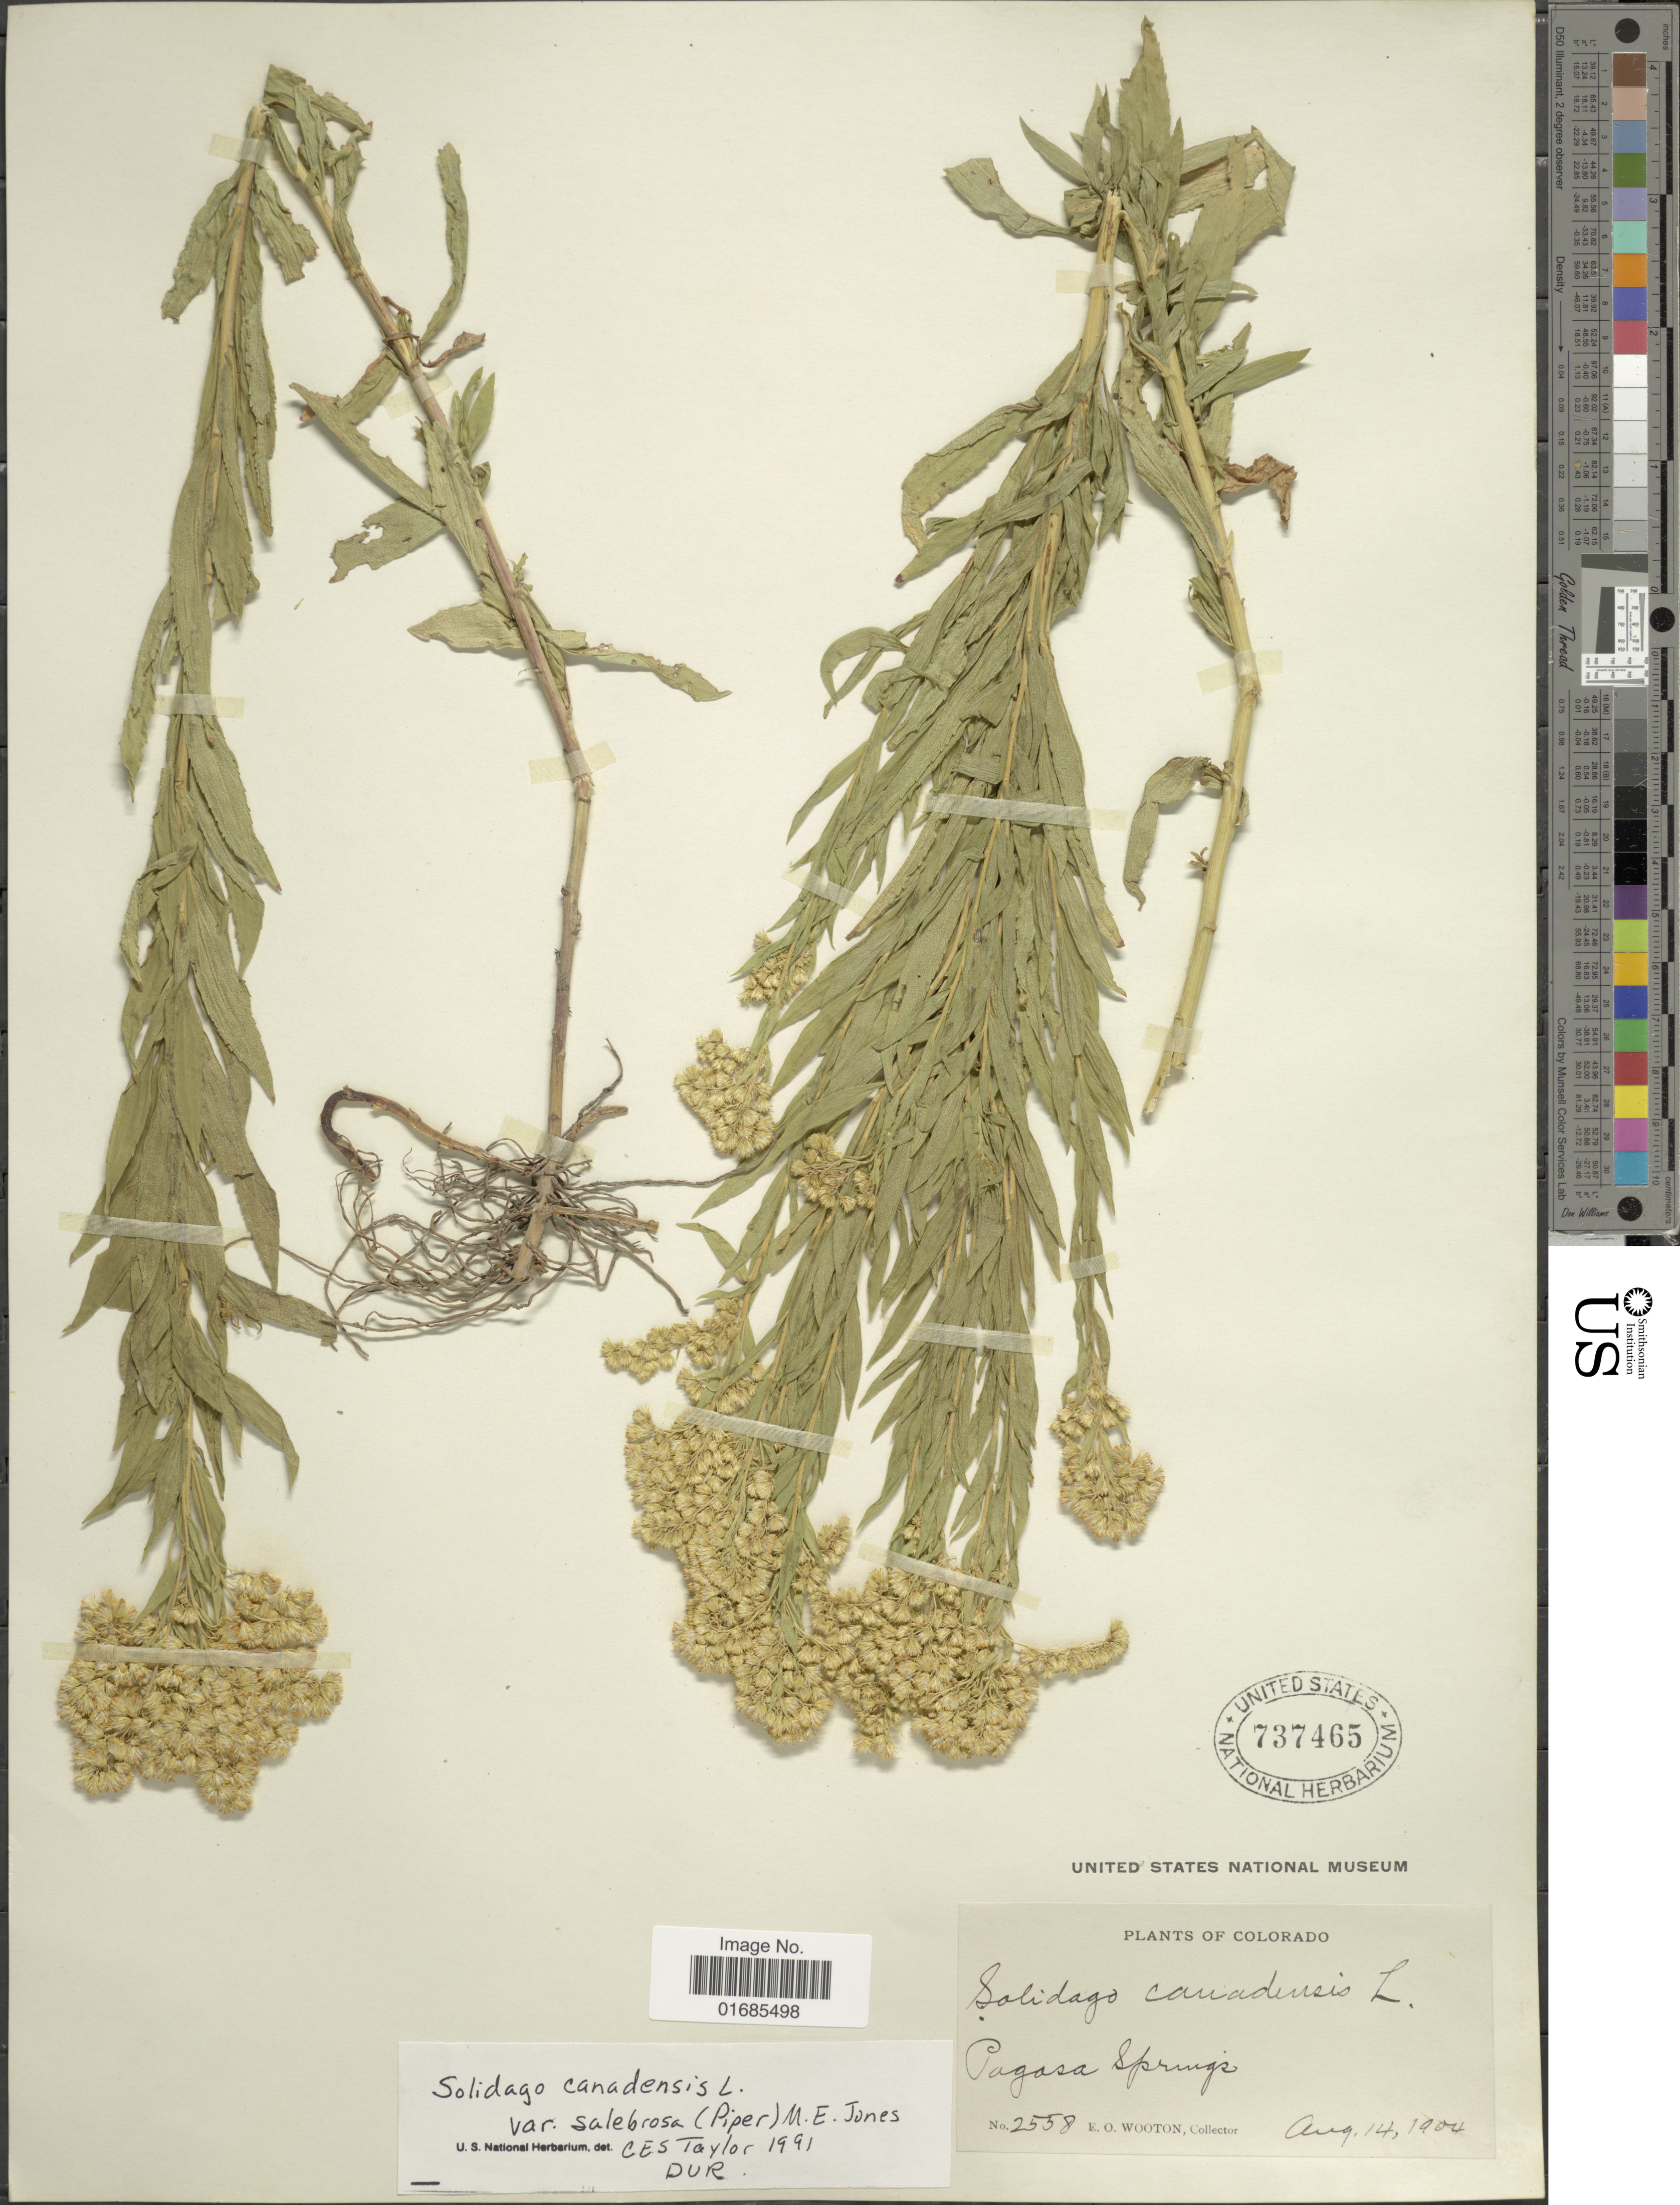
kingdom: Plantae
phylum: Tracheophyta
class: Magnoliopsida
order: Asterales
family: Asteraceae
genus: Solidago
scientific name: Solidago canadensis var. salebrosa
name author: (Piper) M.E. Jones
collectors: E. O. Wooton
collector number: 2558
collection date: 1904-08-14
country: United States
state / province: Colorado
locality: Pagasa Springs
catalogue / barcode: US 737465